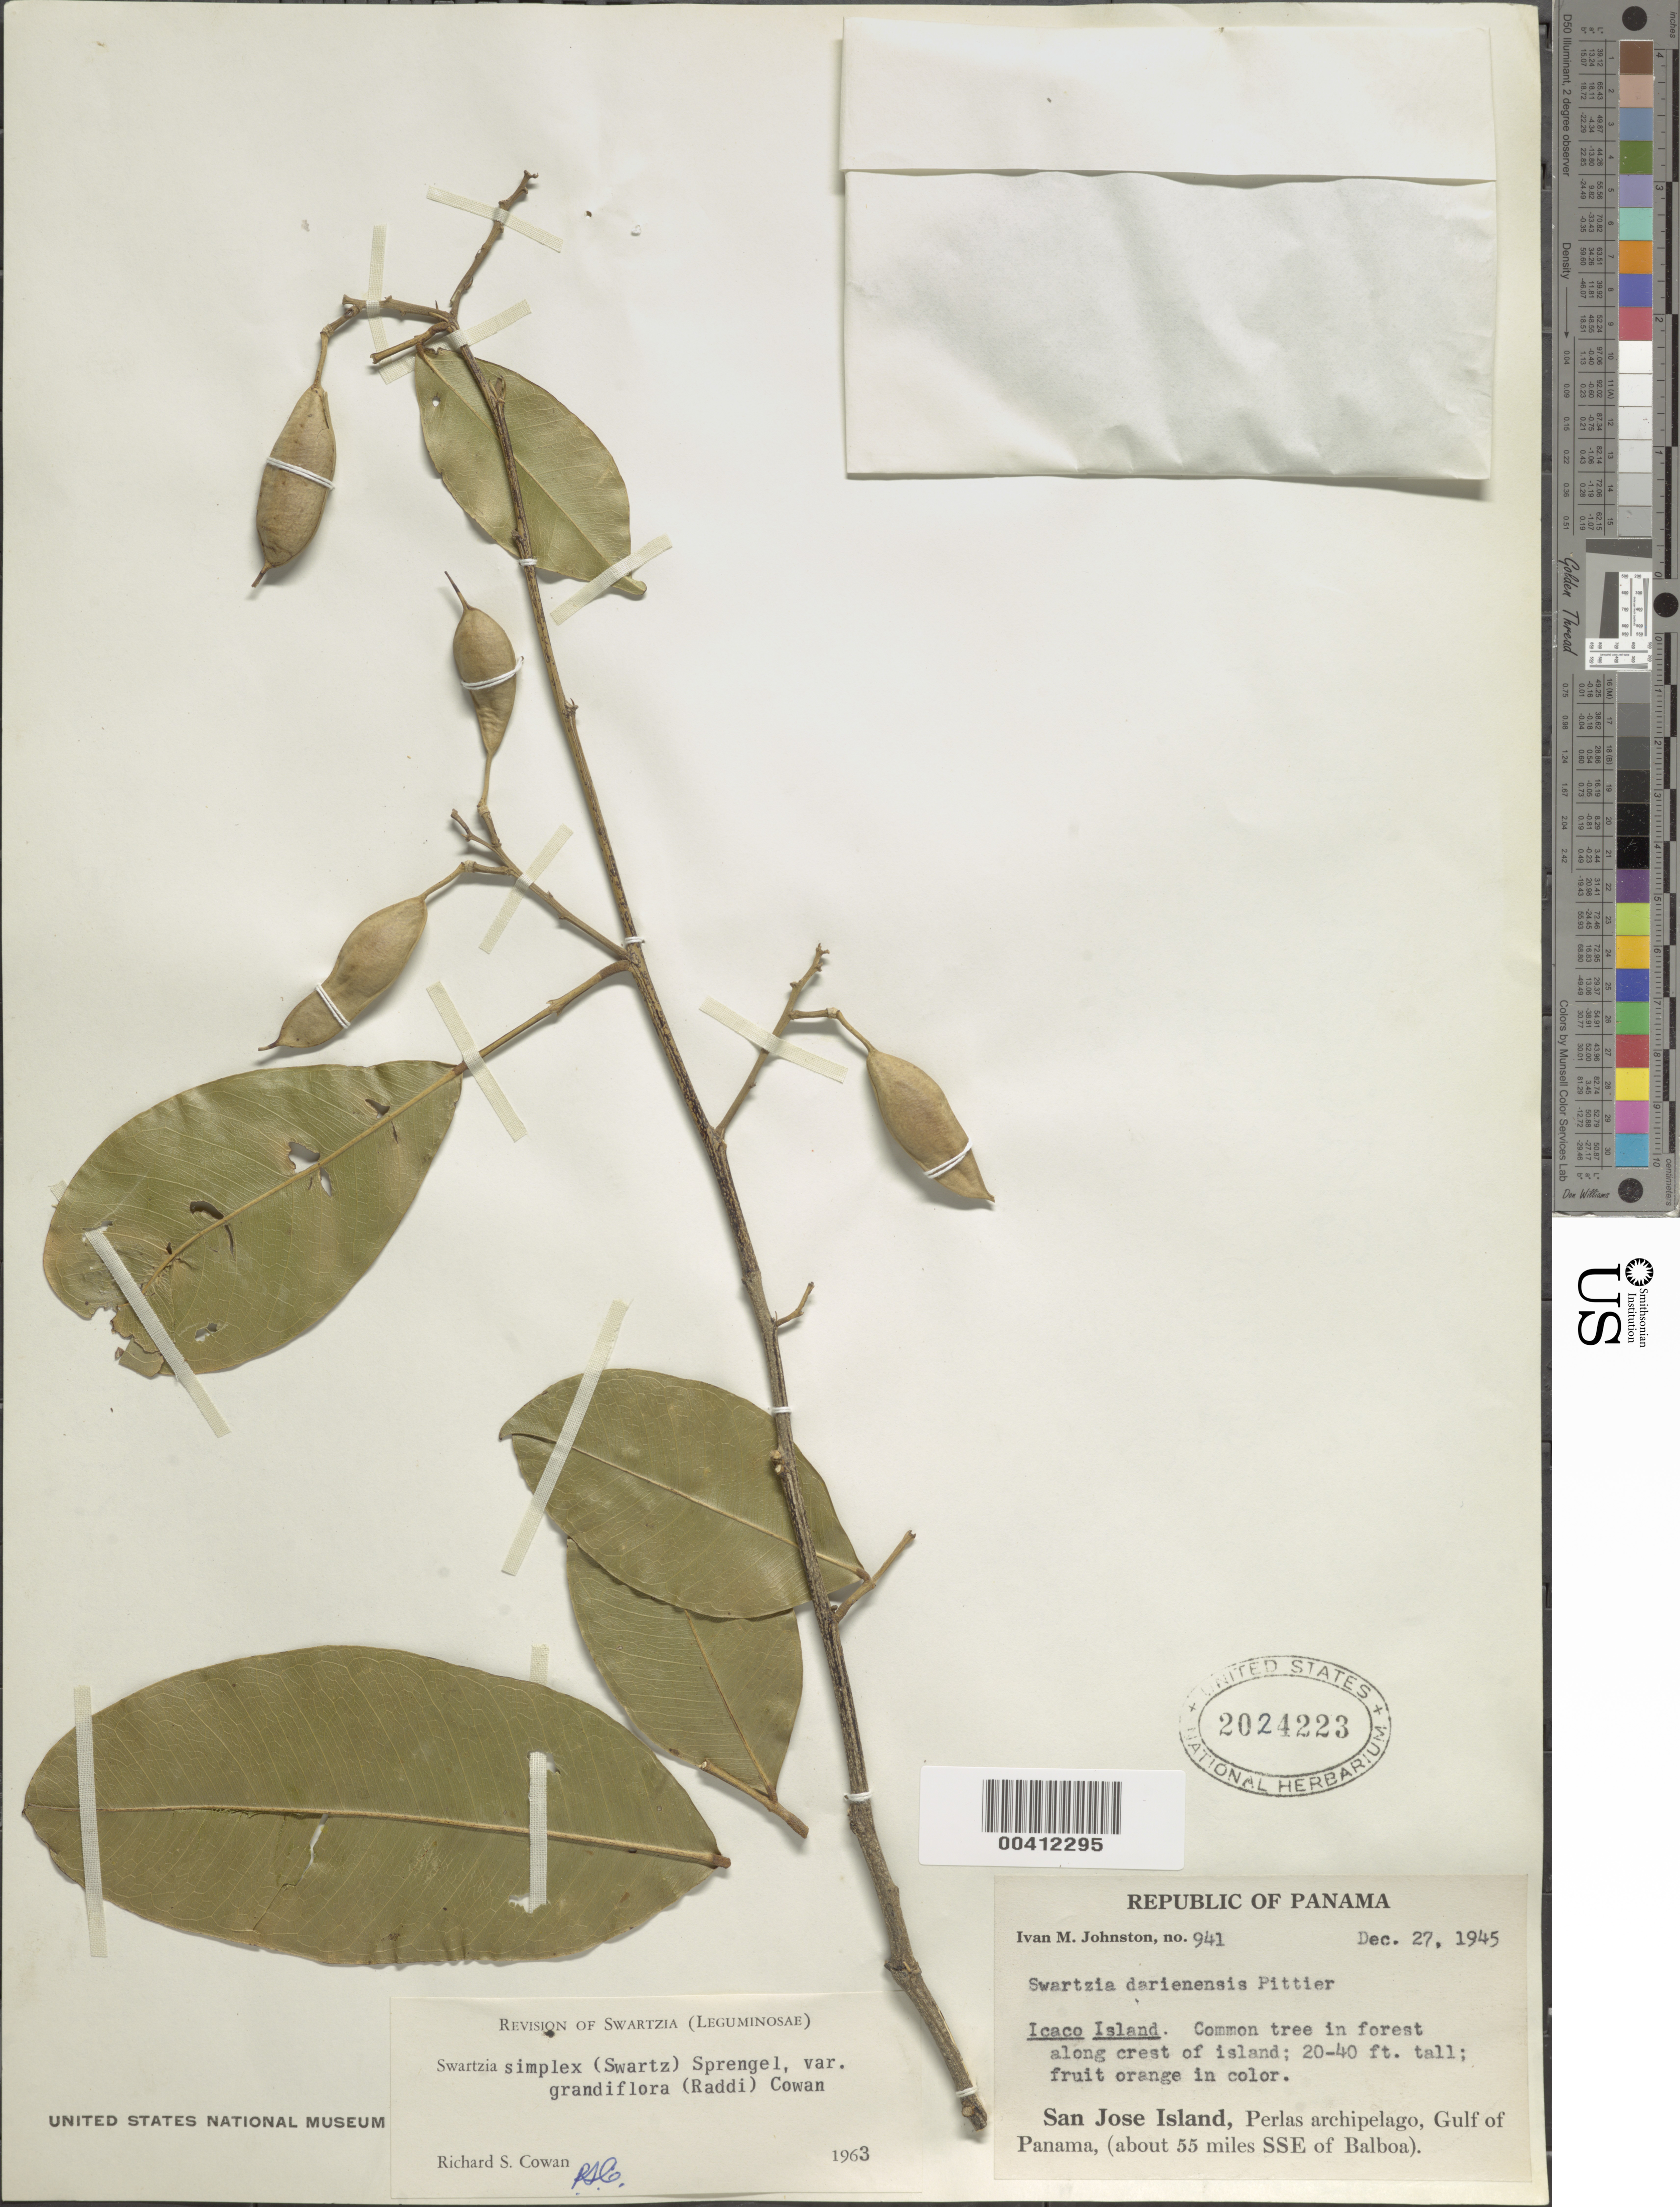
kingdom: Plantae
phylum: Tracheophyta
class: Magnoliopsida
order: Fabales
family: Fabaceae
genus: Swartzia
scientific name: Swartzia simplex var. grandiflora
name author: (Raddi) R.S. Cowan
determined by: Cowan, R. S.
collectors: I.M. Johnston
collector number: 941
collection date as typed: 27 Dec 1945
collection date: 1945-12-27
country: Panama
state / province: Panamá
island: Icaco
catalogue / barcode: US 2024223